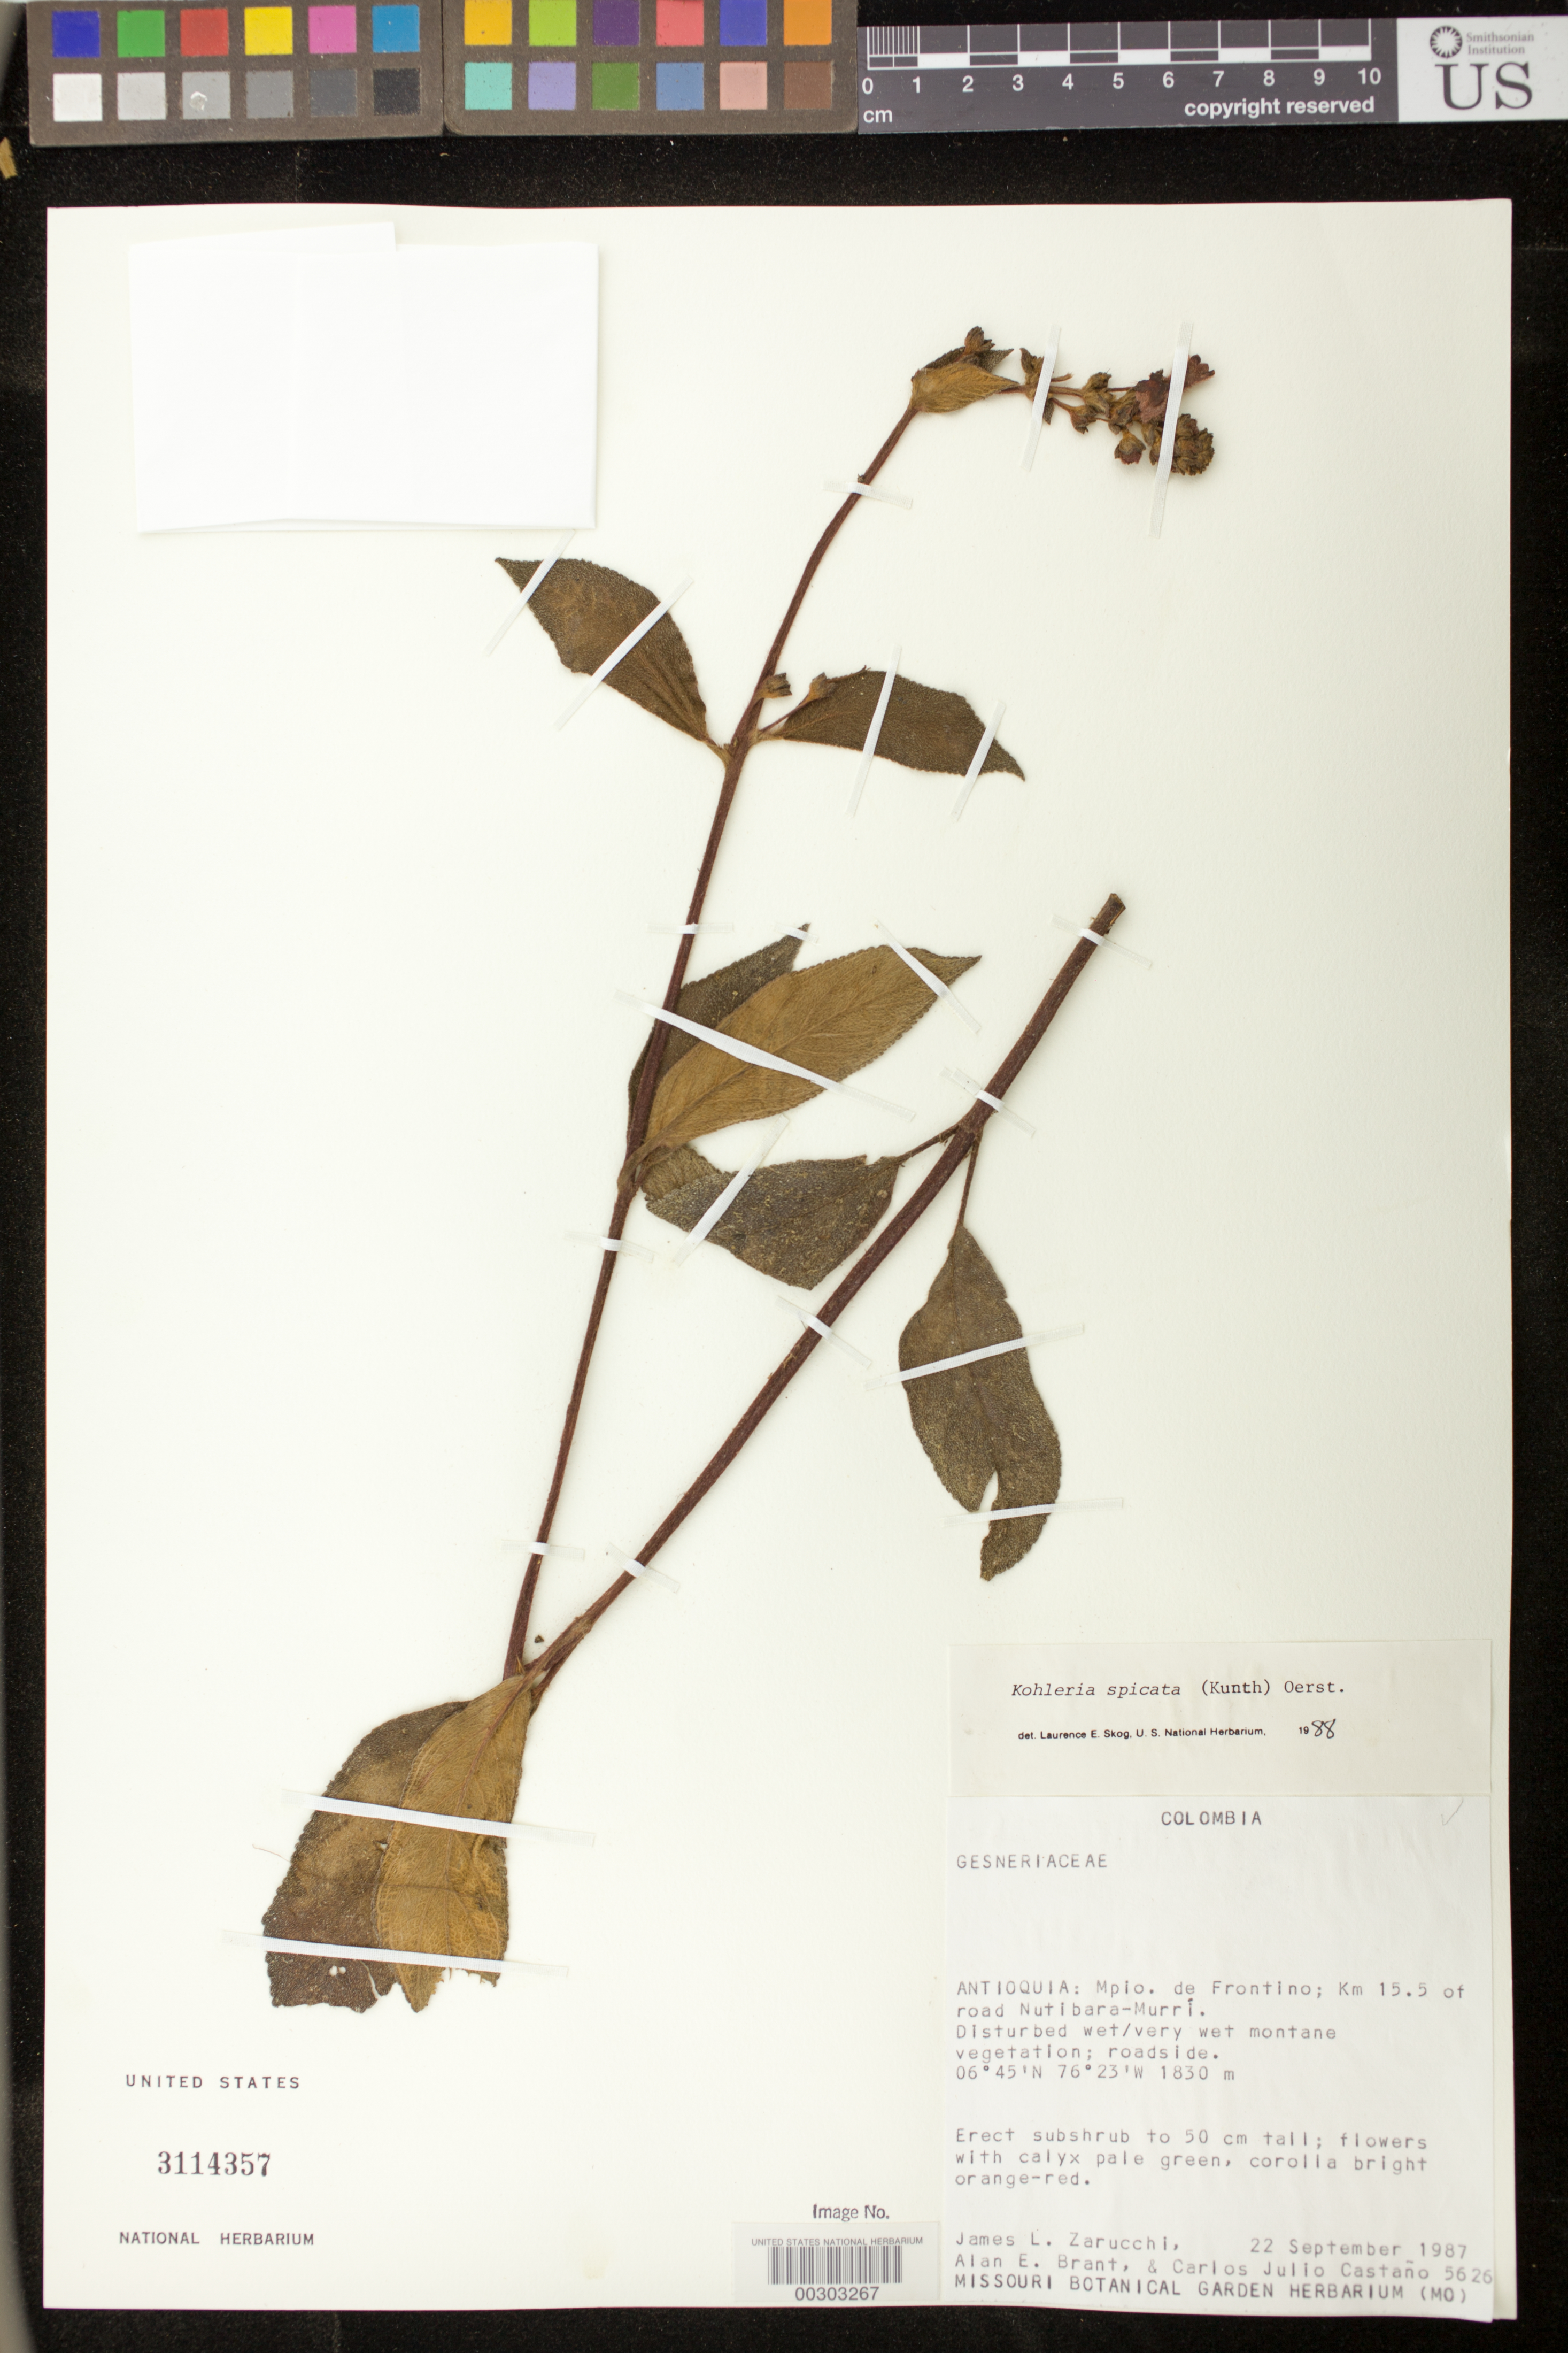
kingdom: Plantae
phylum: Tracheophyta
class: Magnoliopsida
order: Lamiales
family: Gesneriaceae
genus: Kohleria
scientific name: Kohleria spicata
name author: (Kunth) Oerst.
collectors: J. L. Zarucchi, A. Brant & C. Castano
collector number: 5626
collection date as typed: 22 Sep 1987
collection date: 1987-09-22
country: Colombia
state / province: Antioquia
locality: Mun. of Frontino, km 15.5 of road Nutibara-Murri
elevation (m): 1830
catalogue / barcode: US 3114357